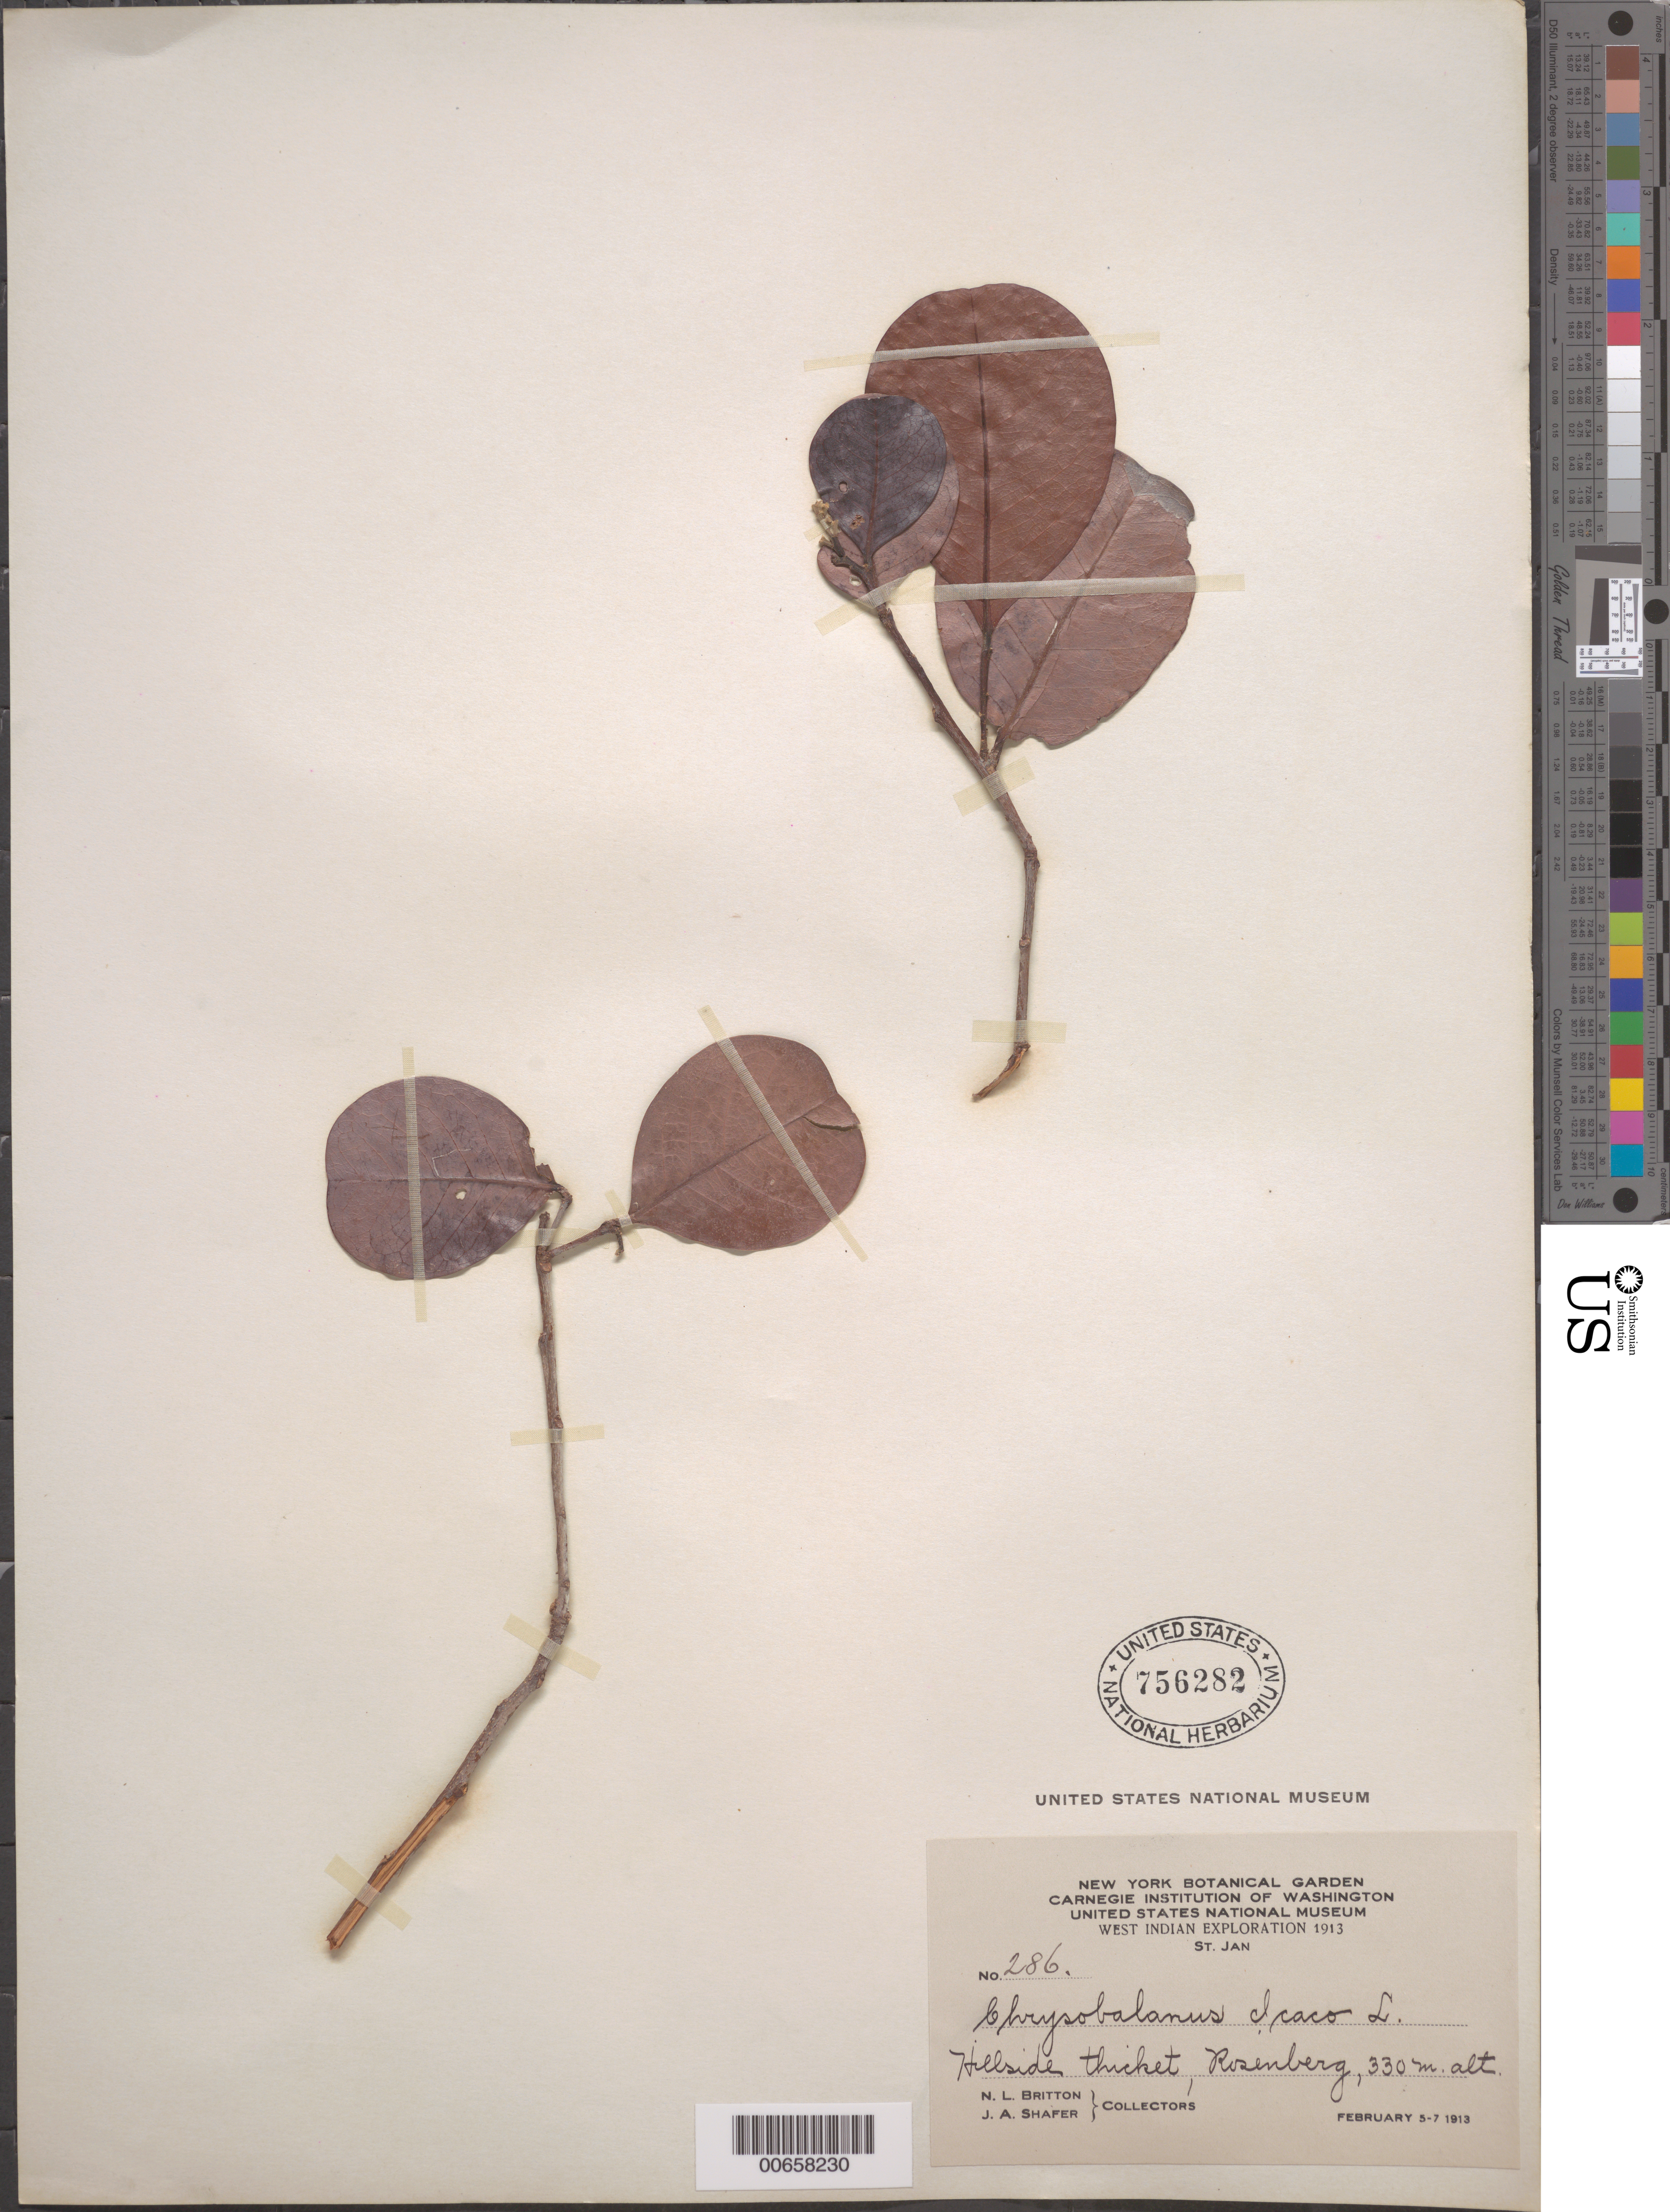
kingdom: Plantae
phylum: Tracheophyta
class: Magnoliopsida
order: Malpighiales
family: Chrysobalanaceae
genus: Chrysobalanus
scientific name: Chrysobalanus icaco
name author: L.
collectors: N. Britton & J. A. Shafer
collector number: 286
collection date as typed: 05 Feb 1913 to 07 Feb 1913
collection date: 1913-02-05/1913-02-07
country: U.S. Virgin Islands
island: St. John Island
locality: Rosenberg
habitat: Hillside thicket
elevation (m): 330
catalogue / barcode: US 756282